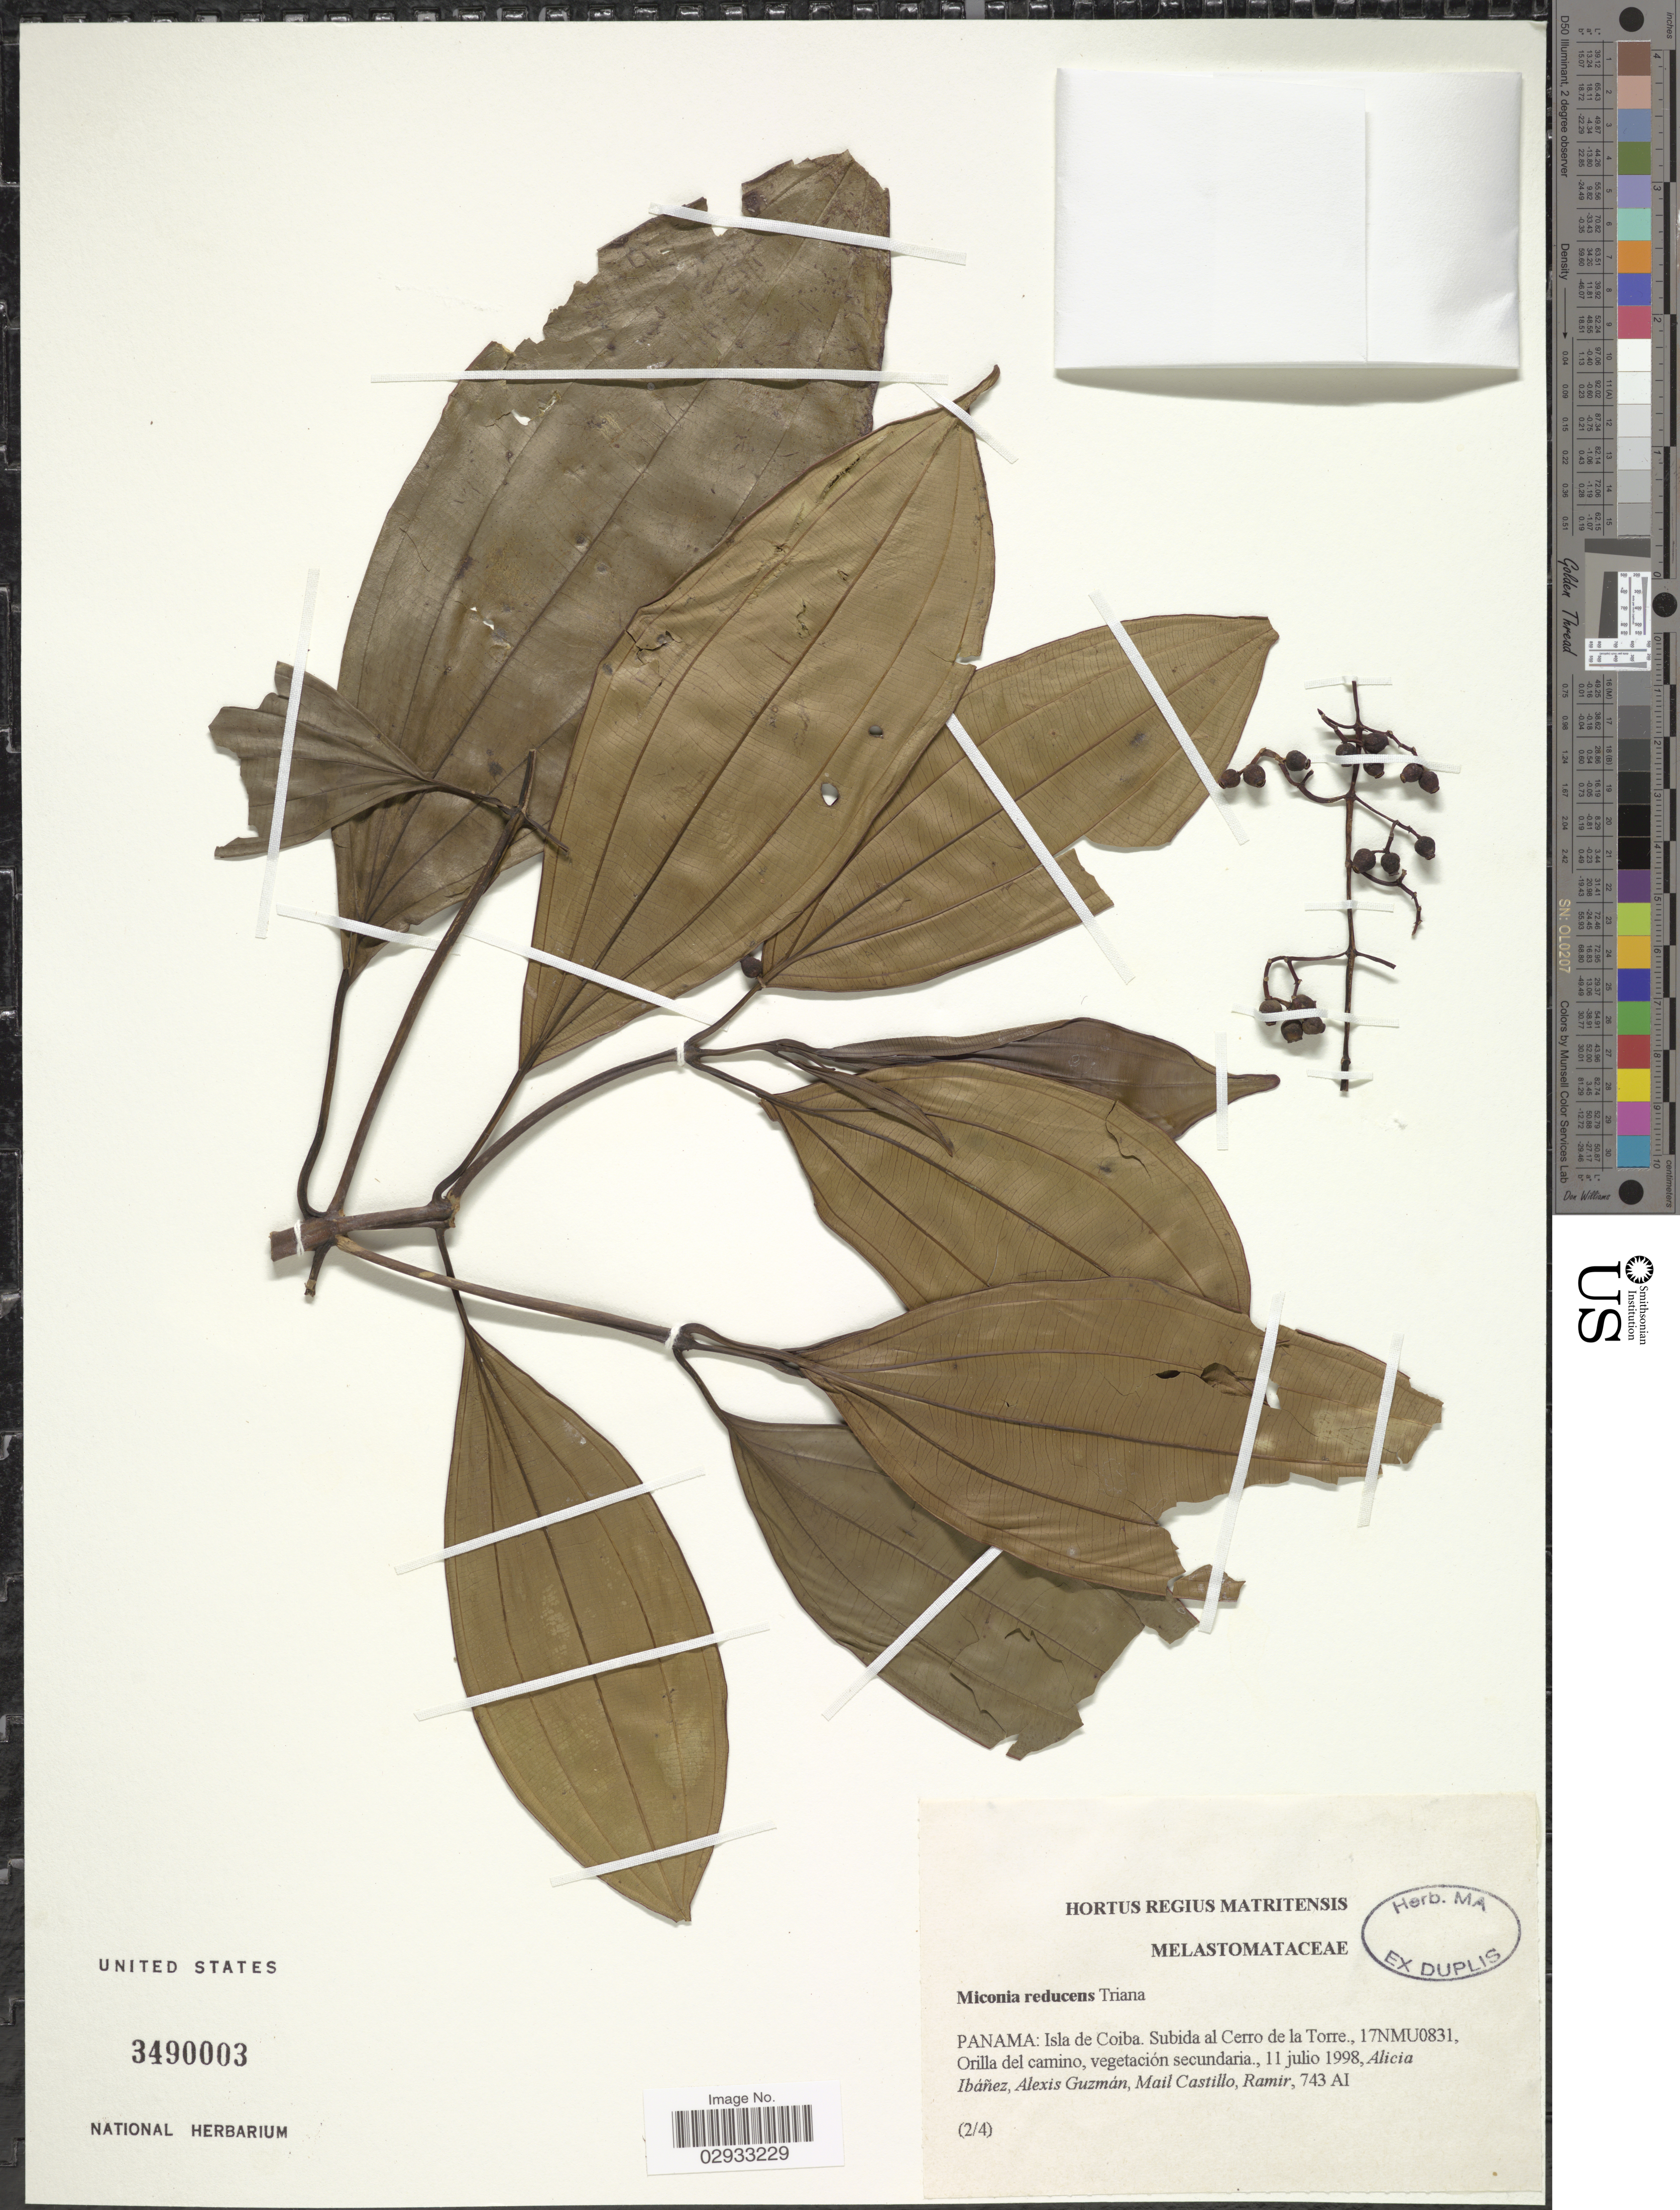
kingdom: Plantae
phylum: Tracheophyta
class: Magnoliopsida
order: Myrtales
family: Melastomataceae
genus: Miconia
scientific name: Miconia reducens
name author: Triana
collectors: A. Ibáñez, A. Guzman, M. Castillo & Ramir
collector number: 743AI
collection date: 1998-07-11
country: Panama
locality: Isla de Coiba. Subida al Cerro de la Torre., 17NMU0831, Orilla del camino.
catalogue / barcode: US 3490003